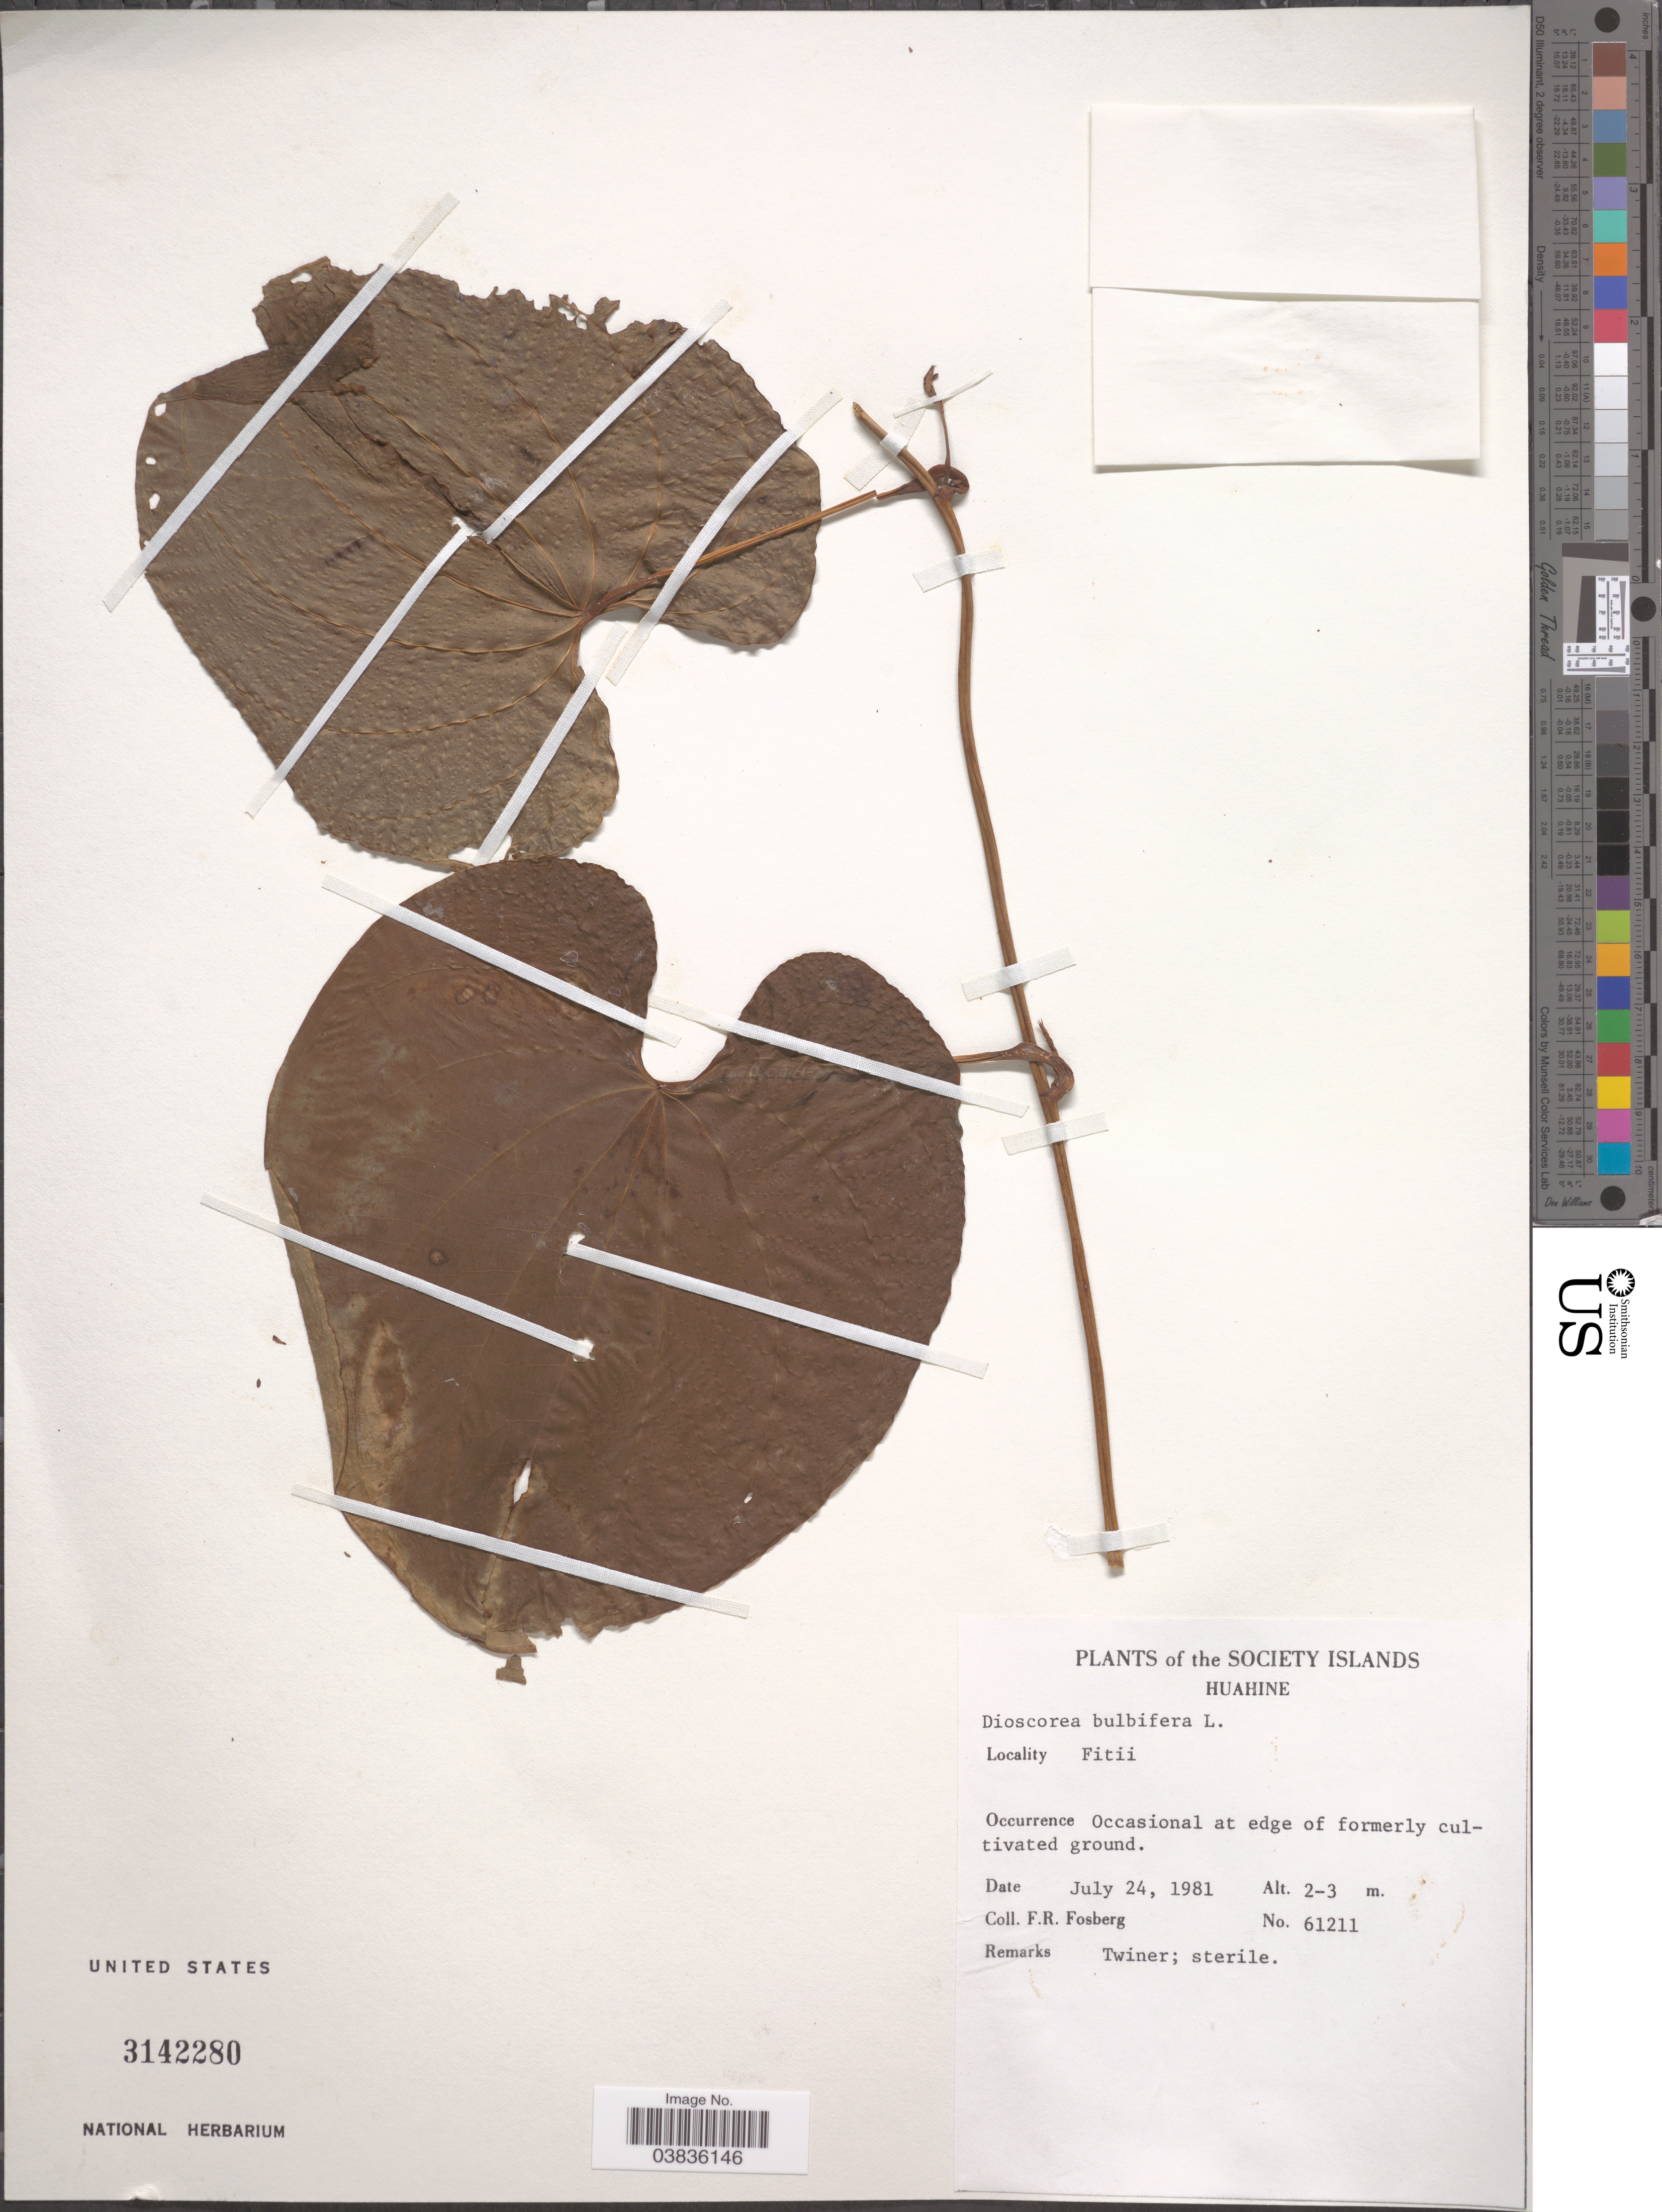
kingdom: Plantae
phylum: Tracheophyta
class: Liliopsida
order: Dioscoreales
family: Dioscoreaceae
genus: Dioscorea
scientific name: Dioscorea bulbifera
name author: L.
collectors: F. R. Fosberg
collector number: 61211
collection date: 1981-07-24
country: French Polynesia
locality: The Society Islands. Huahine. Fitii.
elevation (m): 2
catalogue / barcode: US 3142280